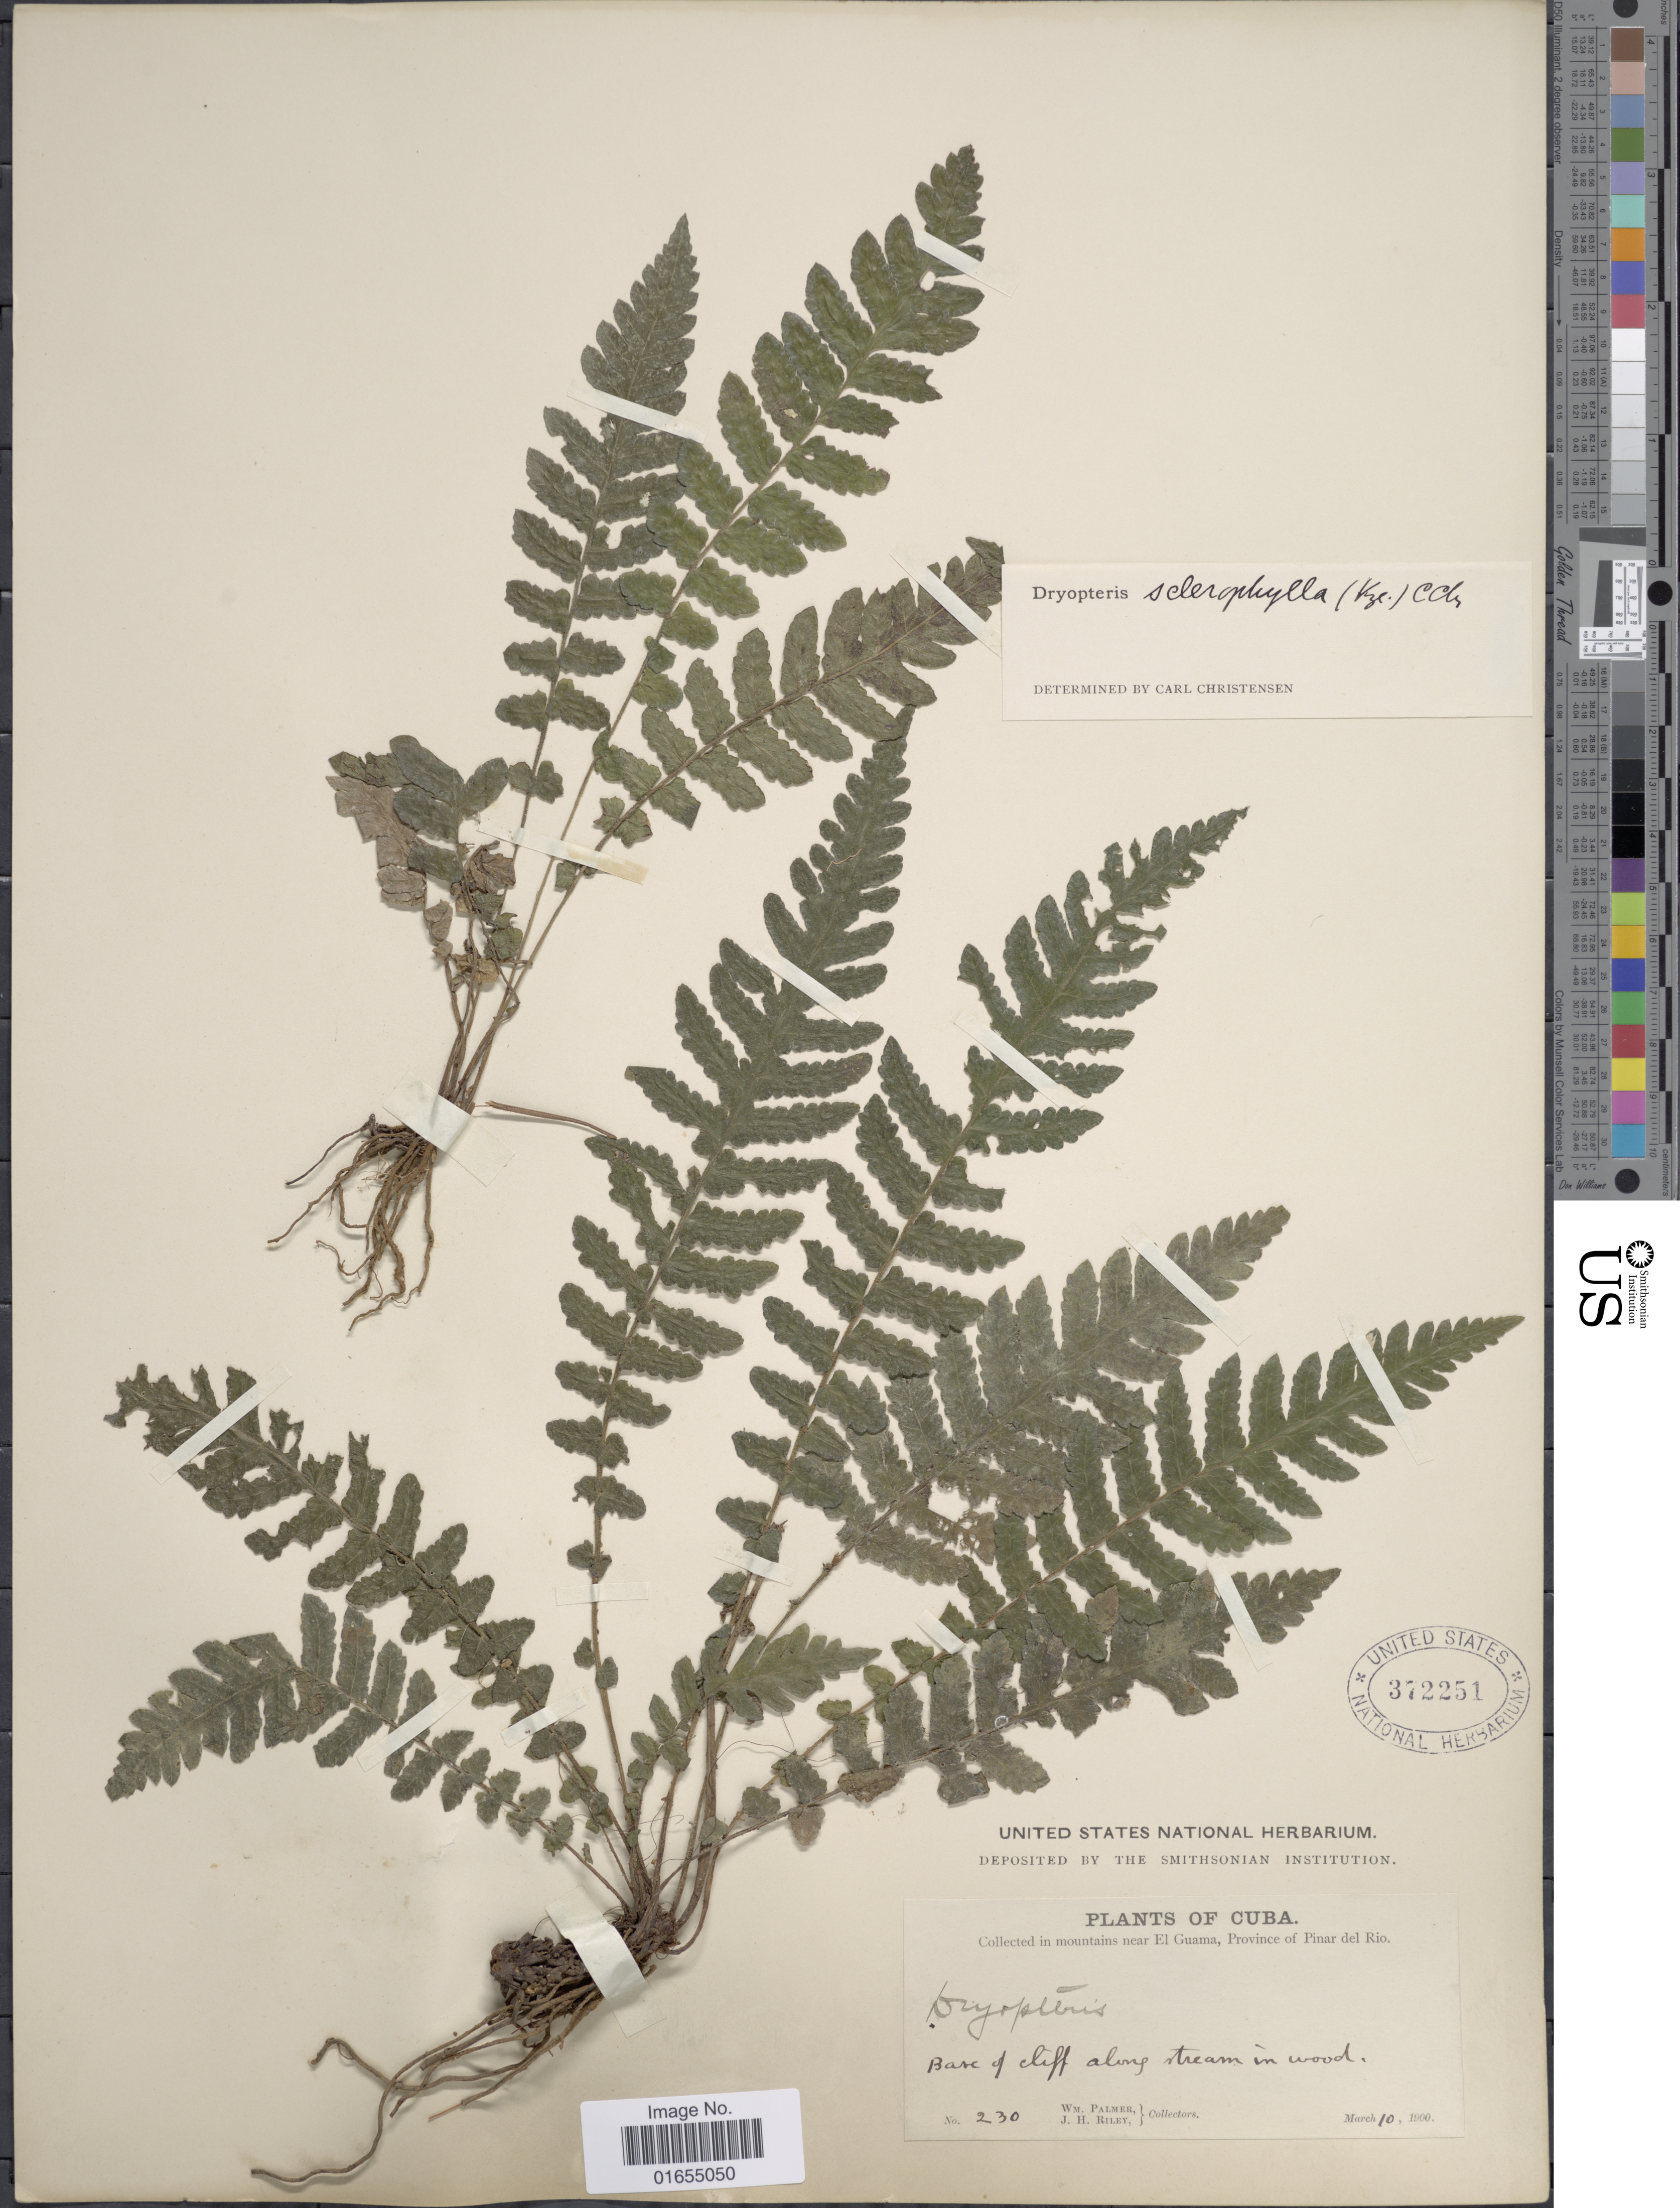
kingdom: Plantae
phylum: Tracheophyta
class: Polypodiopsida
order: Polypodiales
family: Thelypteridaceae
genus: Goniopteris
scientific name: Goniopteris sclerophylla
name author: (Poepp.) C.V. Morton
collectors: W. Palmer & J. H. Riley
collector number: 230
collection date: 1900-03-10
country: Cuba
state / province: Pinar del Río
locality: Mountains near El Guama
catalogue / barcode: US 372251